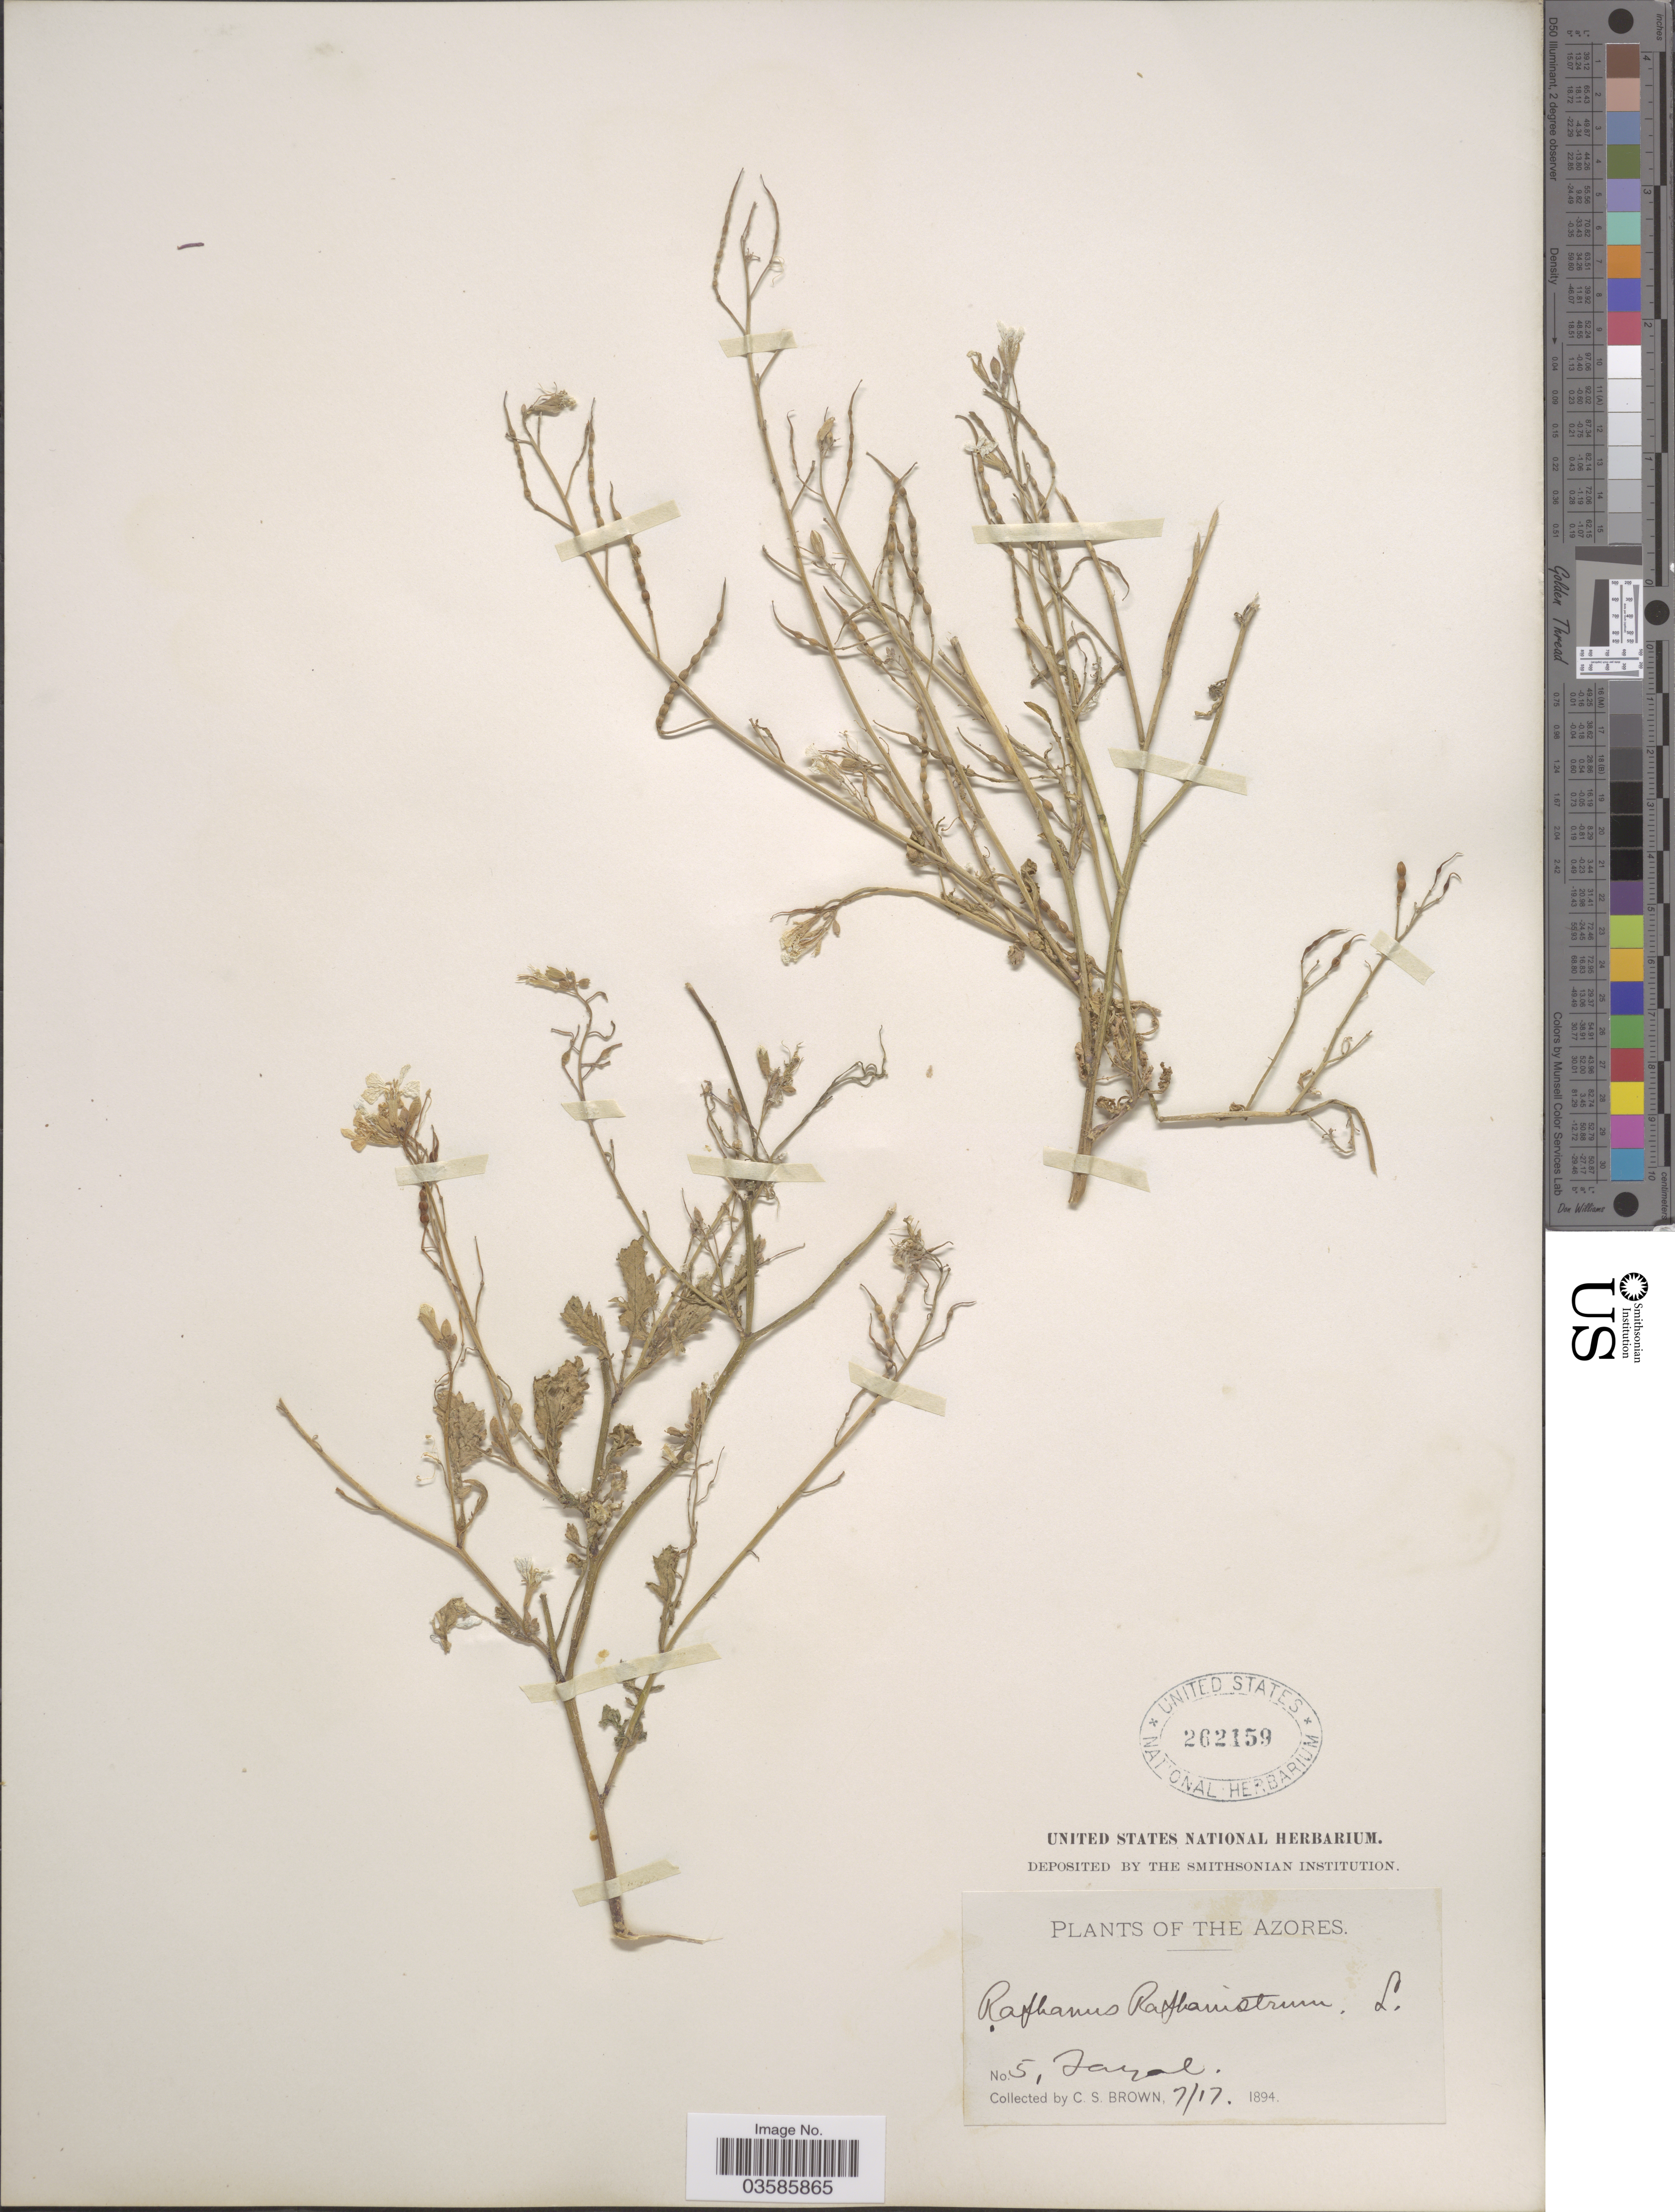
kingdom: Plantae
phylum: Tracheophyta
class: Magnoliopsida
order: Brassicales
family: Brassicaceae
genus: Raphanus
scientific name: Raphanus raphanistrum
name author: L.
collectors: C. S. Brown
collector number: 5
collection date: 1894-07-17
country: Portugal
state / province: Azores (Aut. Reg.)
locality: The Azores. Fayal.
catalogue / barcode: US 262159